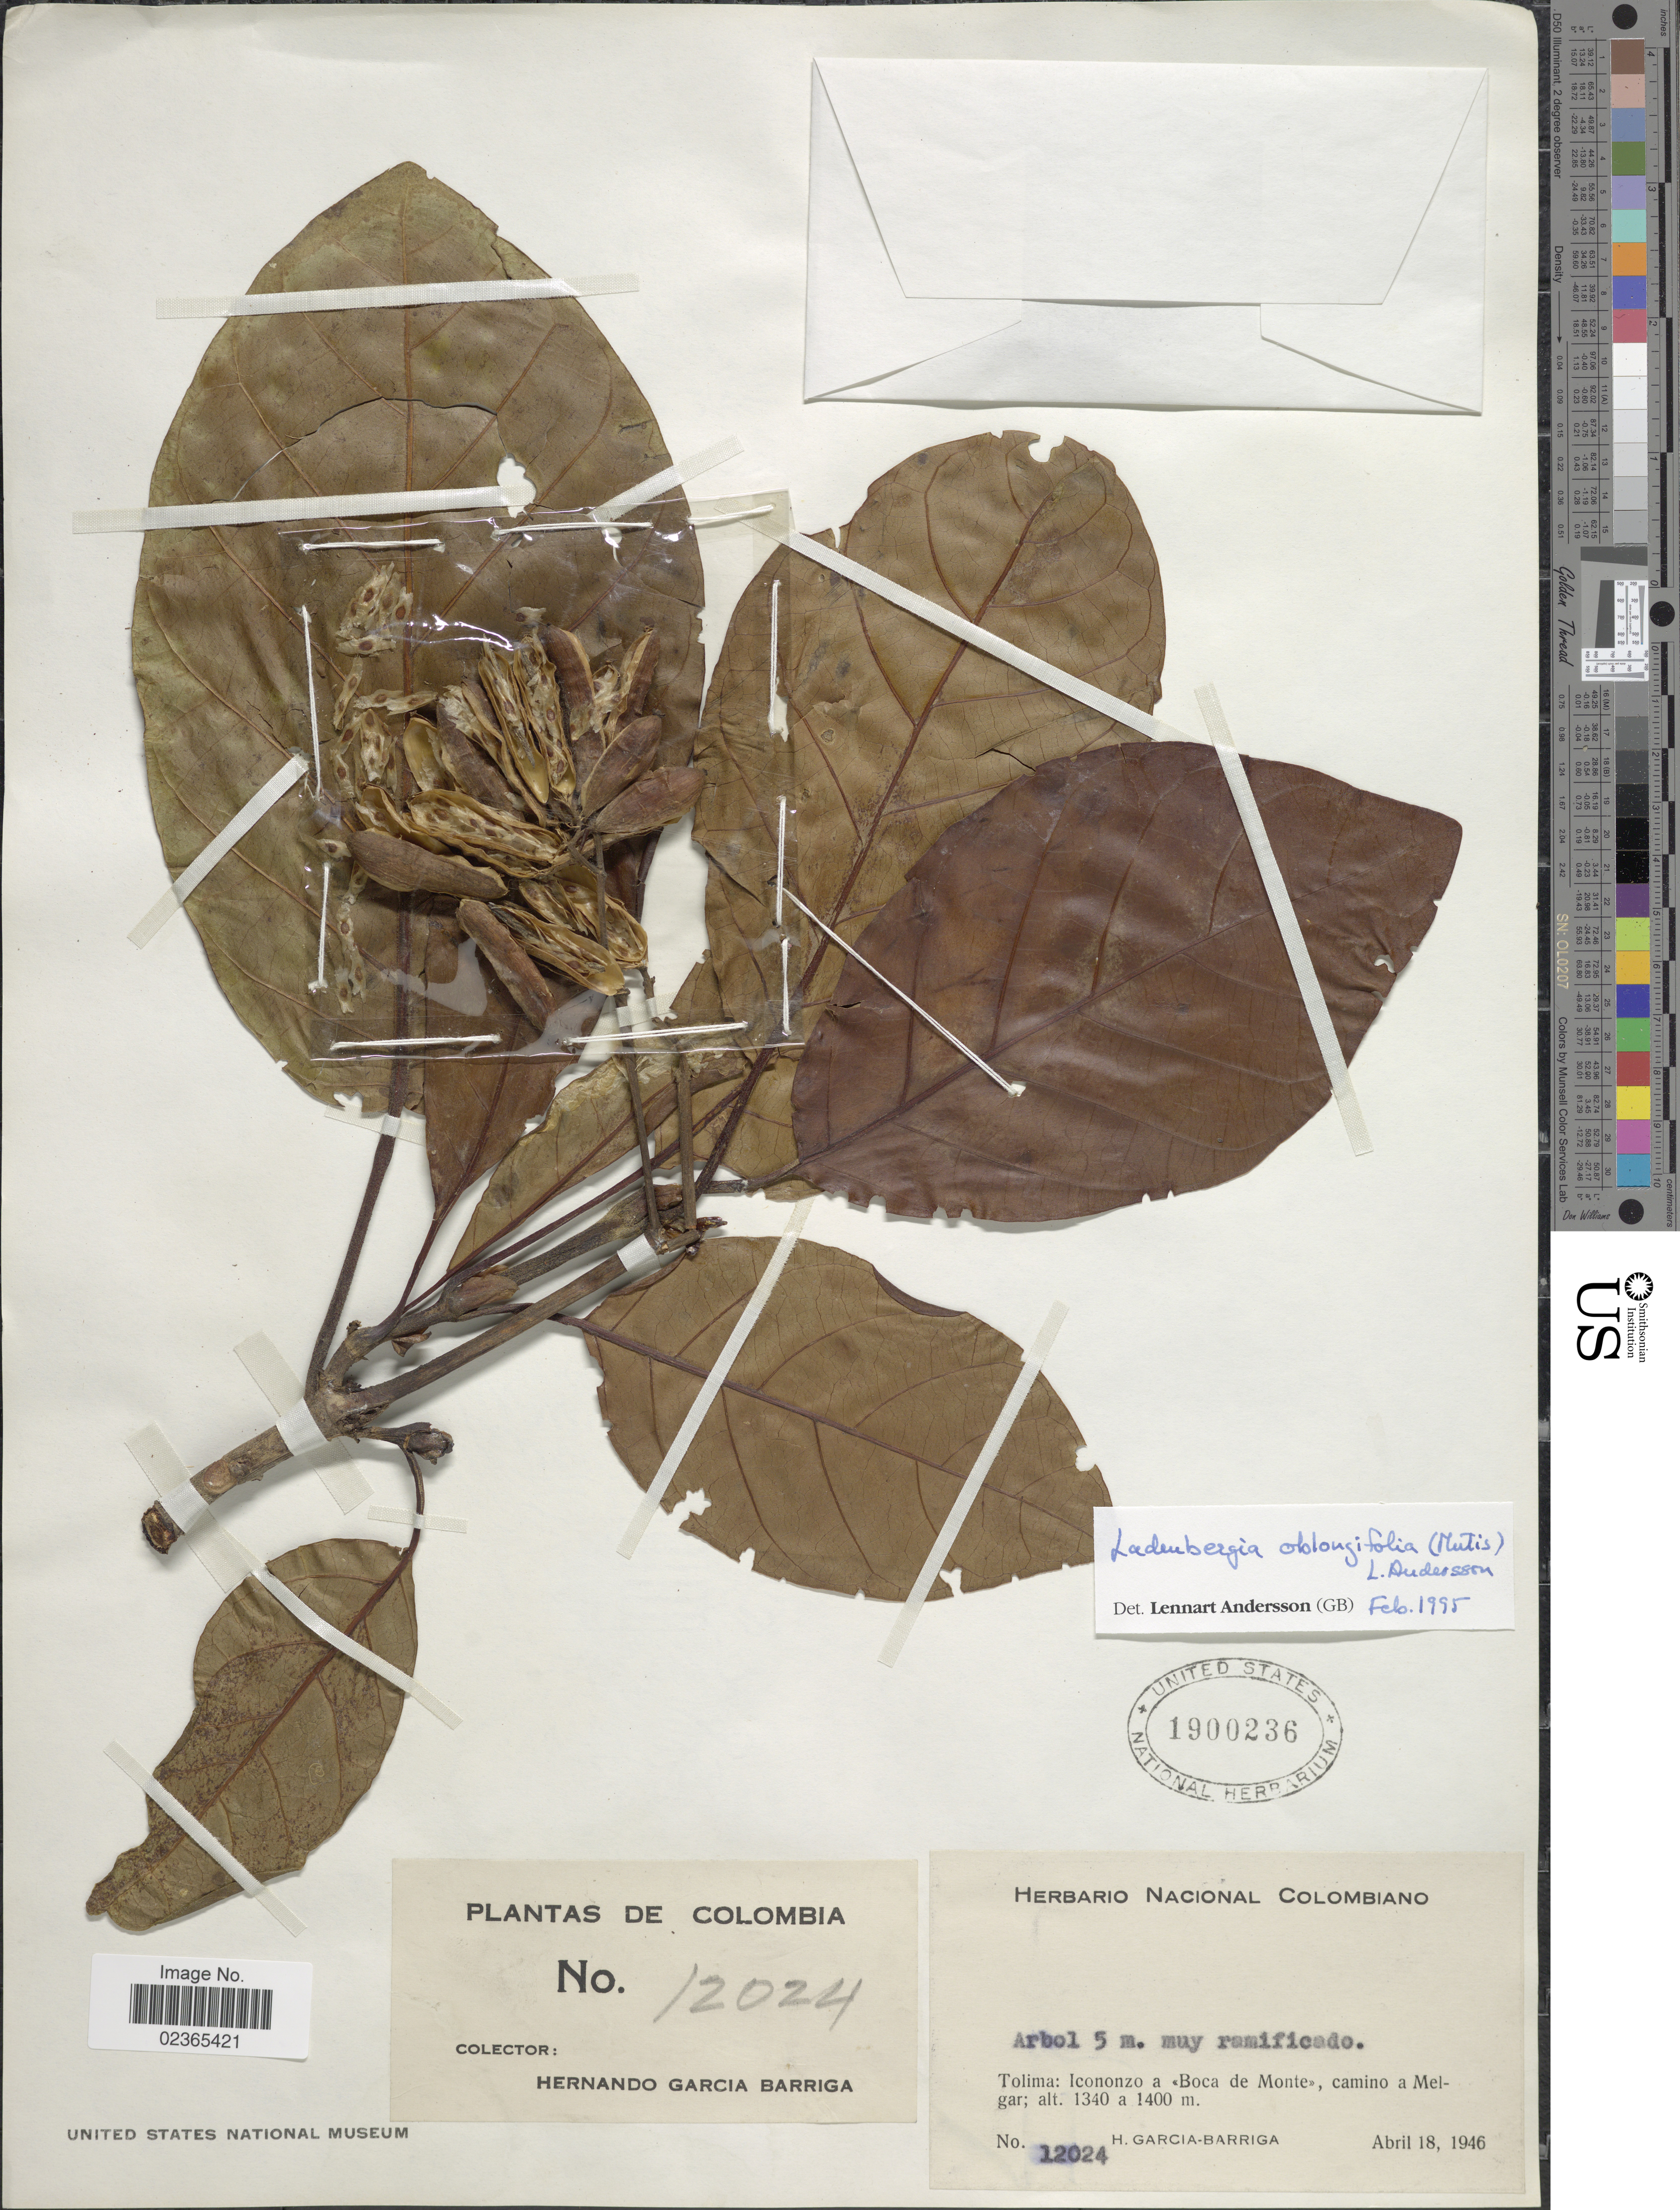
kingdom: Plantae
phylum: Tracheophyta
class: Magnoliopsida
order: Gentianales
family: Rubiaceae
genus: Ladenbergia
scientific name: Ladenbergia oblongifolia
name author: (Mutis) L. Andersson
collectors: H. García Barriga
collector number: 12024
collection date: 1946-04-18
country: Colombia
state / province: Tolima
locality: Icononzo a <<Boca de Monte>> , camino a Melgar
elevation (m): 1340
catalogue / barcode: US 1900236